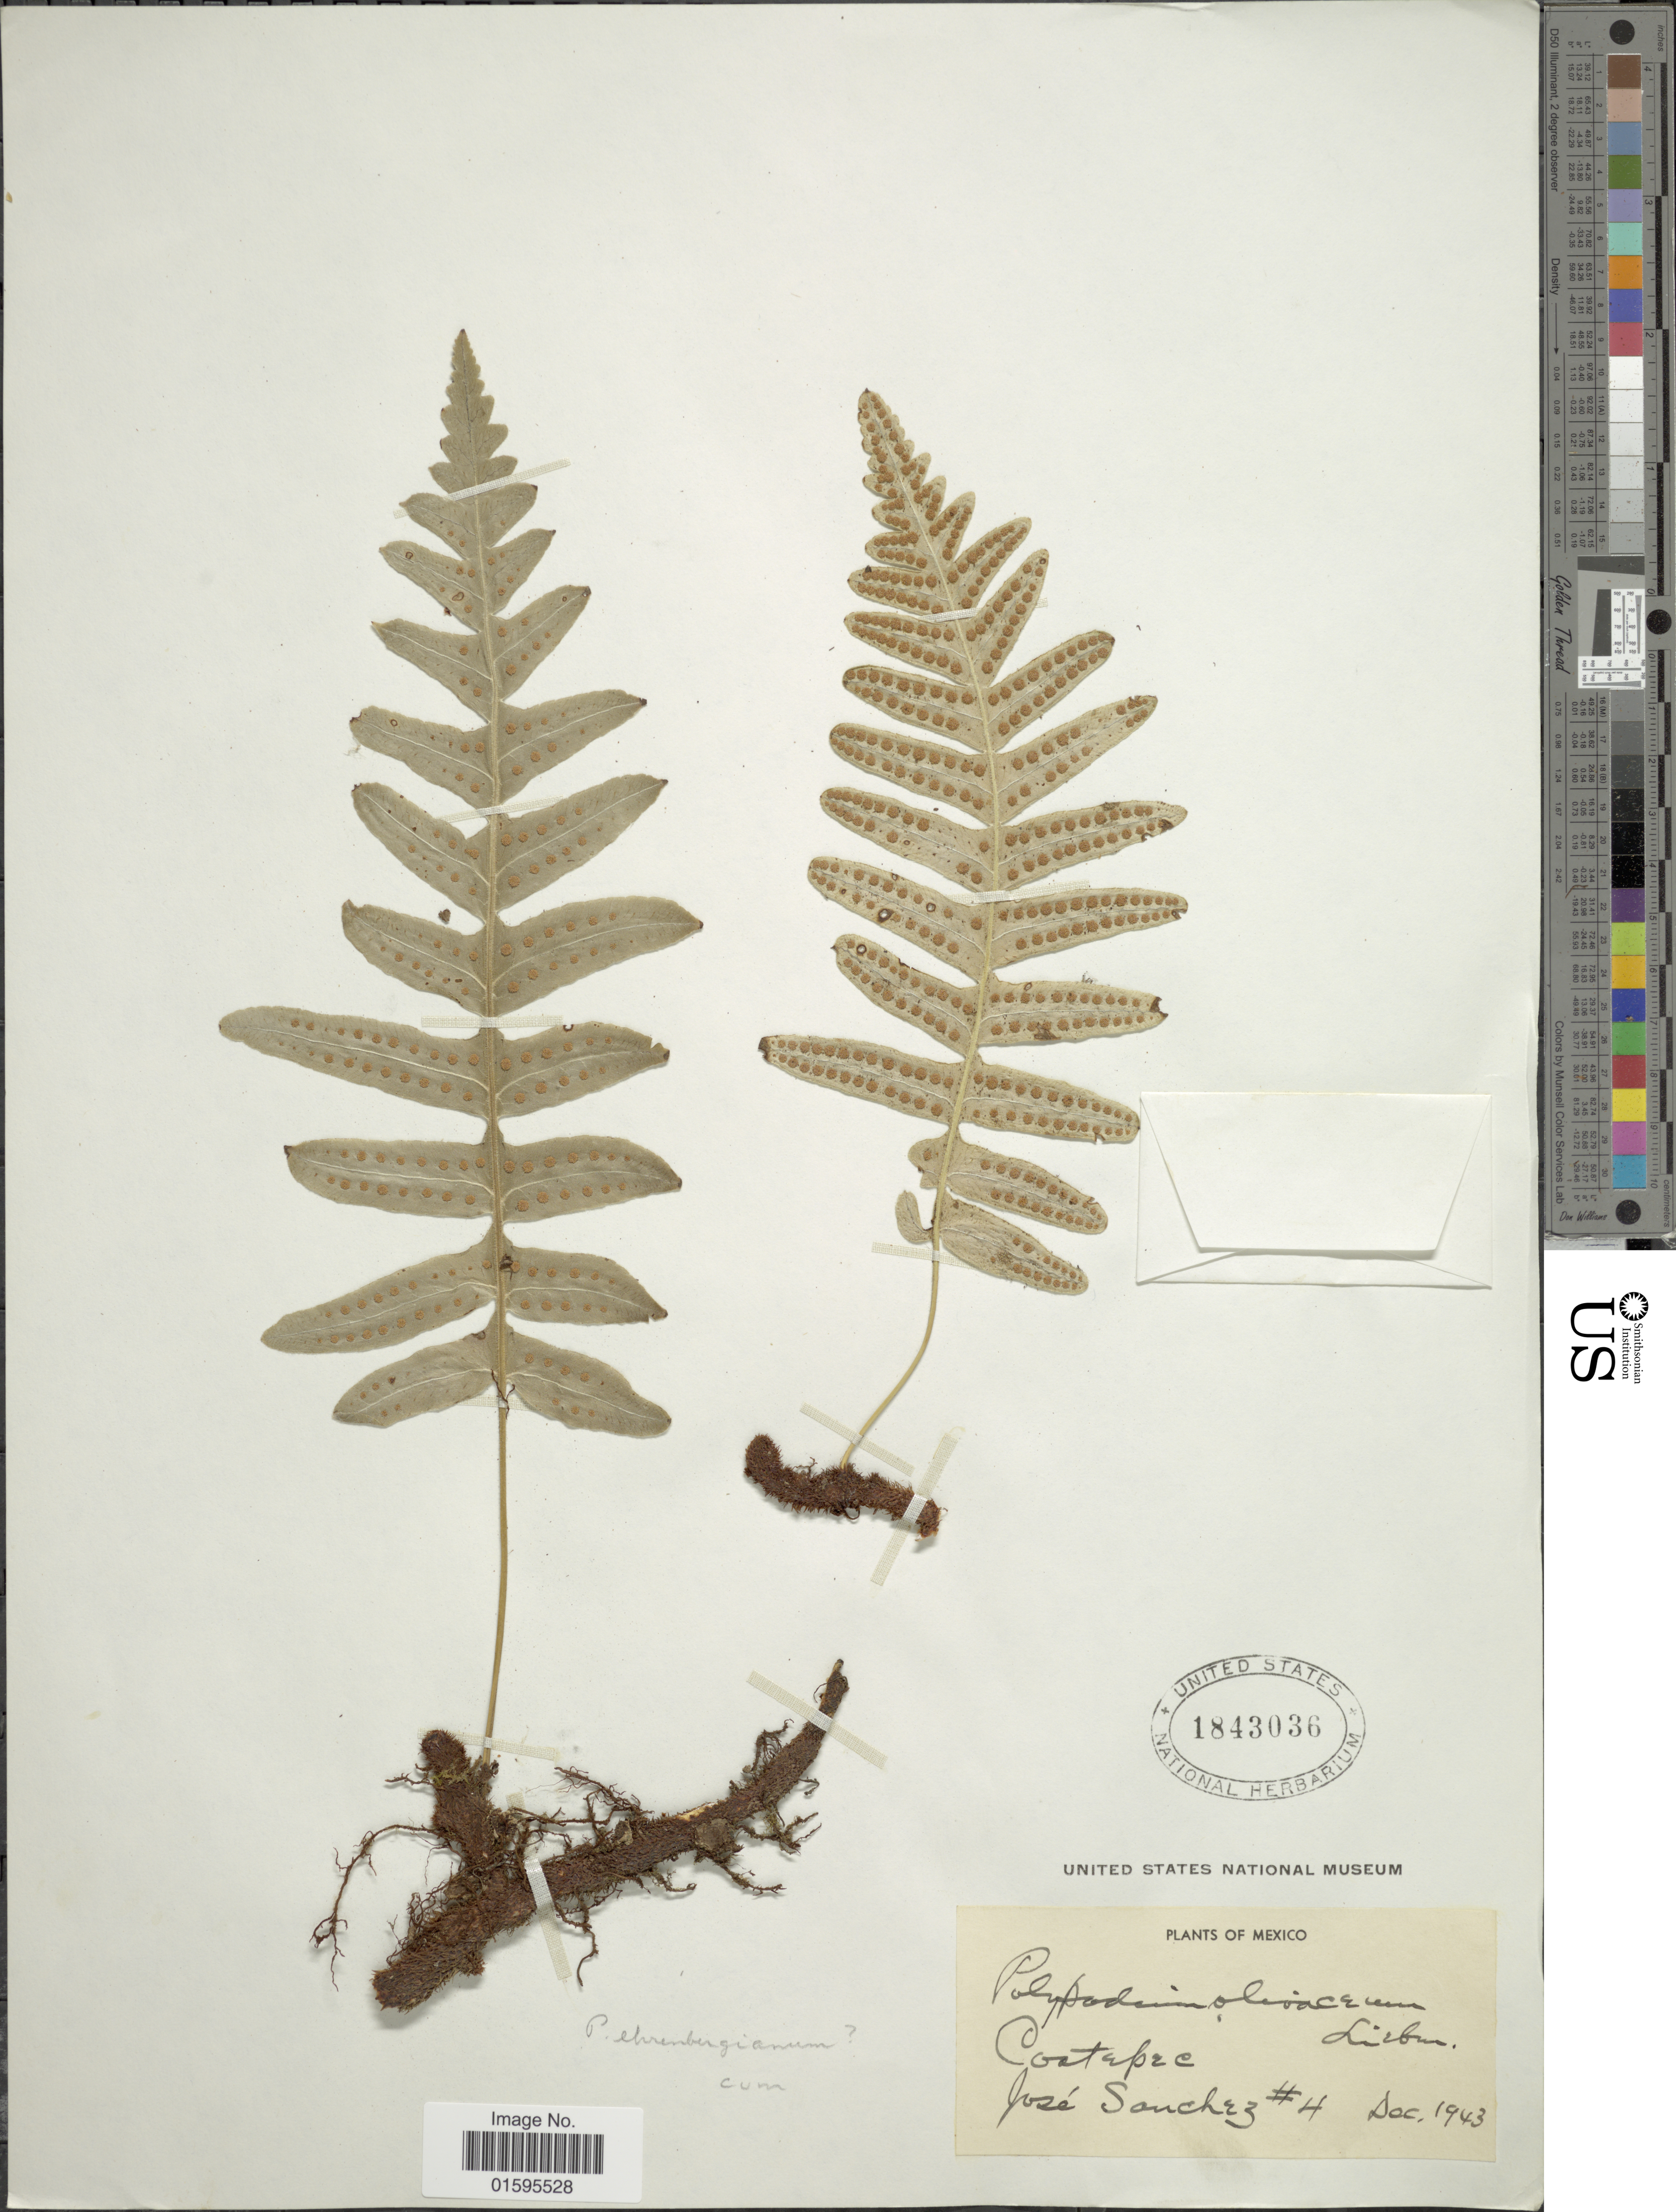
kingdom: Plantae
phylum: Tracheophyta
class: Polypodiopsida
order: Polypodiales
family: Polypodiaceae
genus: Polypodium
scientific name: Polypodium puberulum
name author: Schltdl. & Cham.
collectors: J. Sánchez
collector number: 4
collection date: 1943-12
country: Mexico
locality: Coatepec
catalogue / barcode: US 1843036